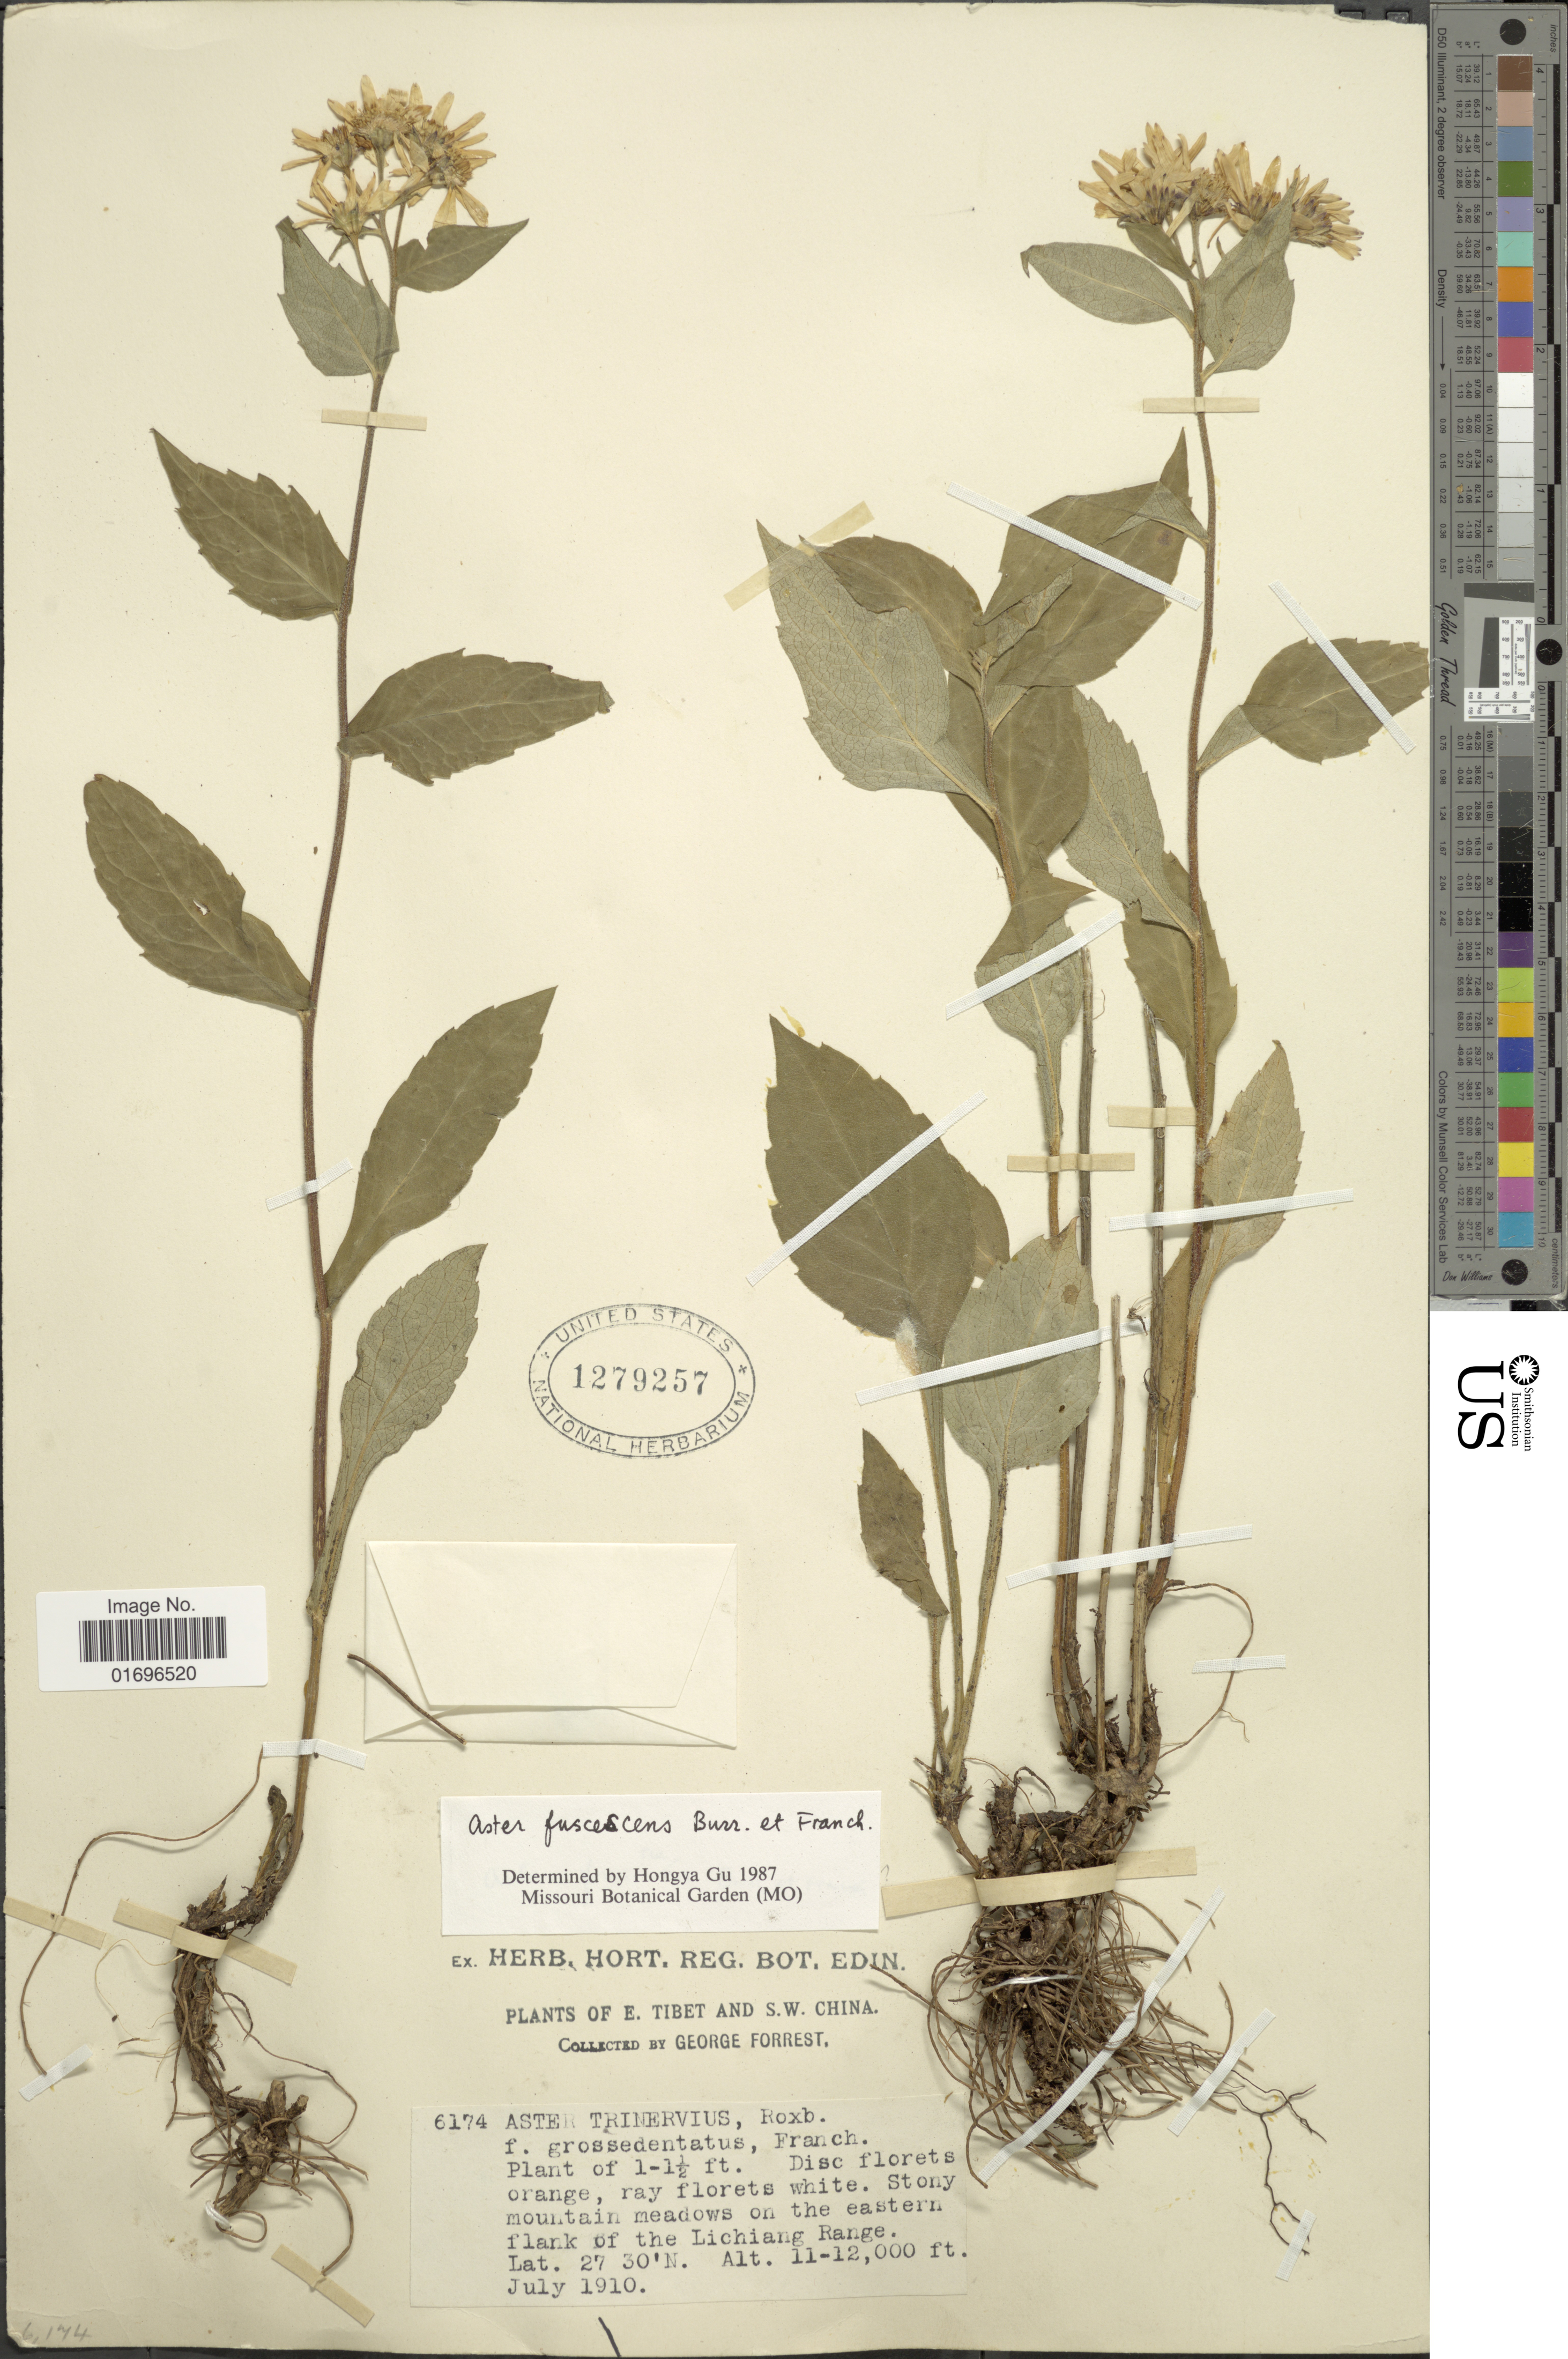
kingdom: Plantae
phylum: Tracheophyta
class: Magnoliopsida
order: Asterales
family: Asteraceae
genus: Aster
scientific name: Aster fuscescens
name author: Bureau & Franch.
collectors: G. Forrest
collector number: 6174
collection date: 1910-07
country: China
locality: E. Tibet and S.W. China. Stony mountain meadows on the eastern flank of the Lichiang Range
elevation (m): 3353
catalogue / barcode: US 1279257